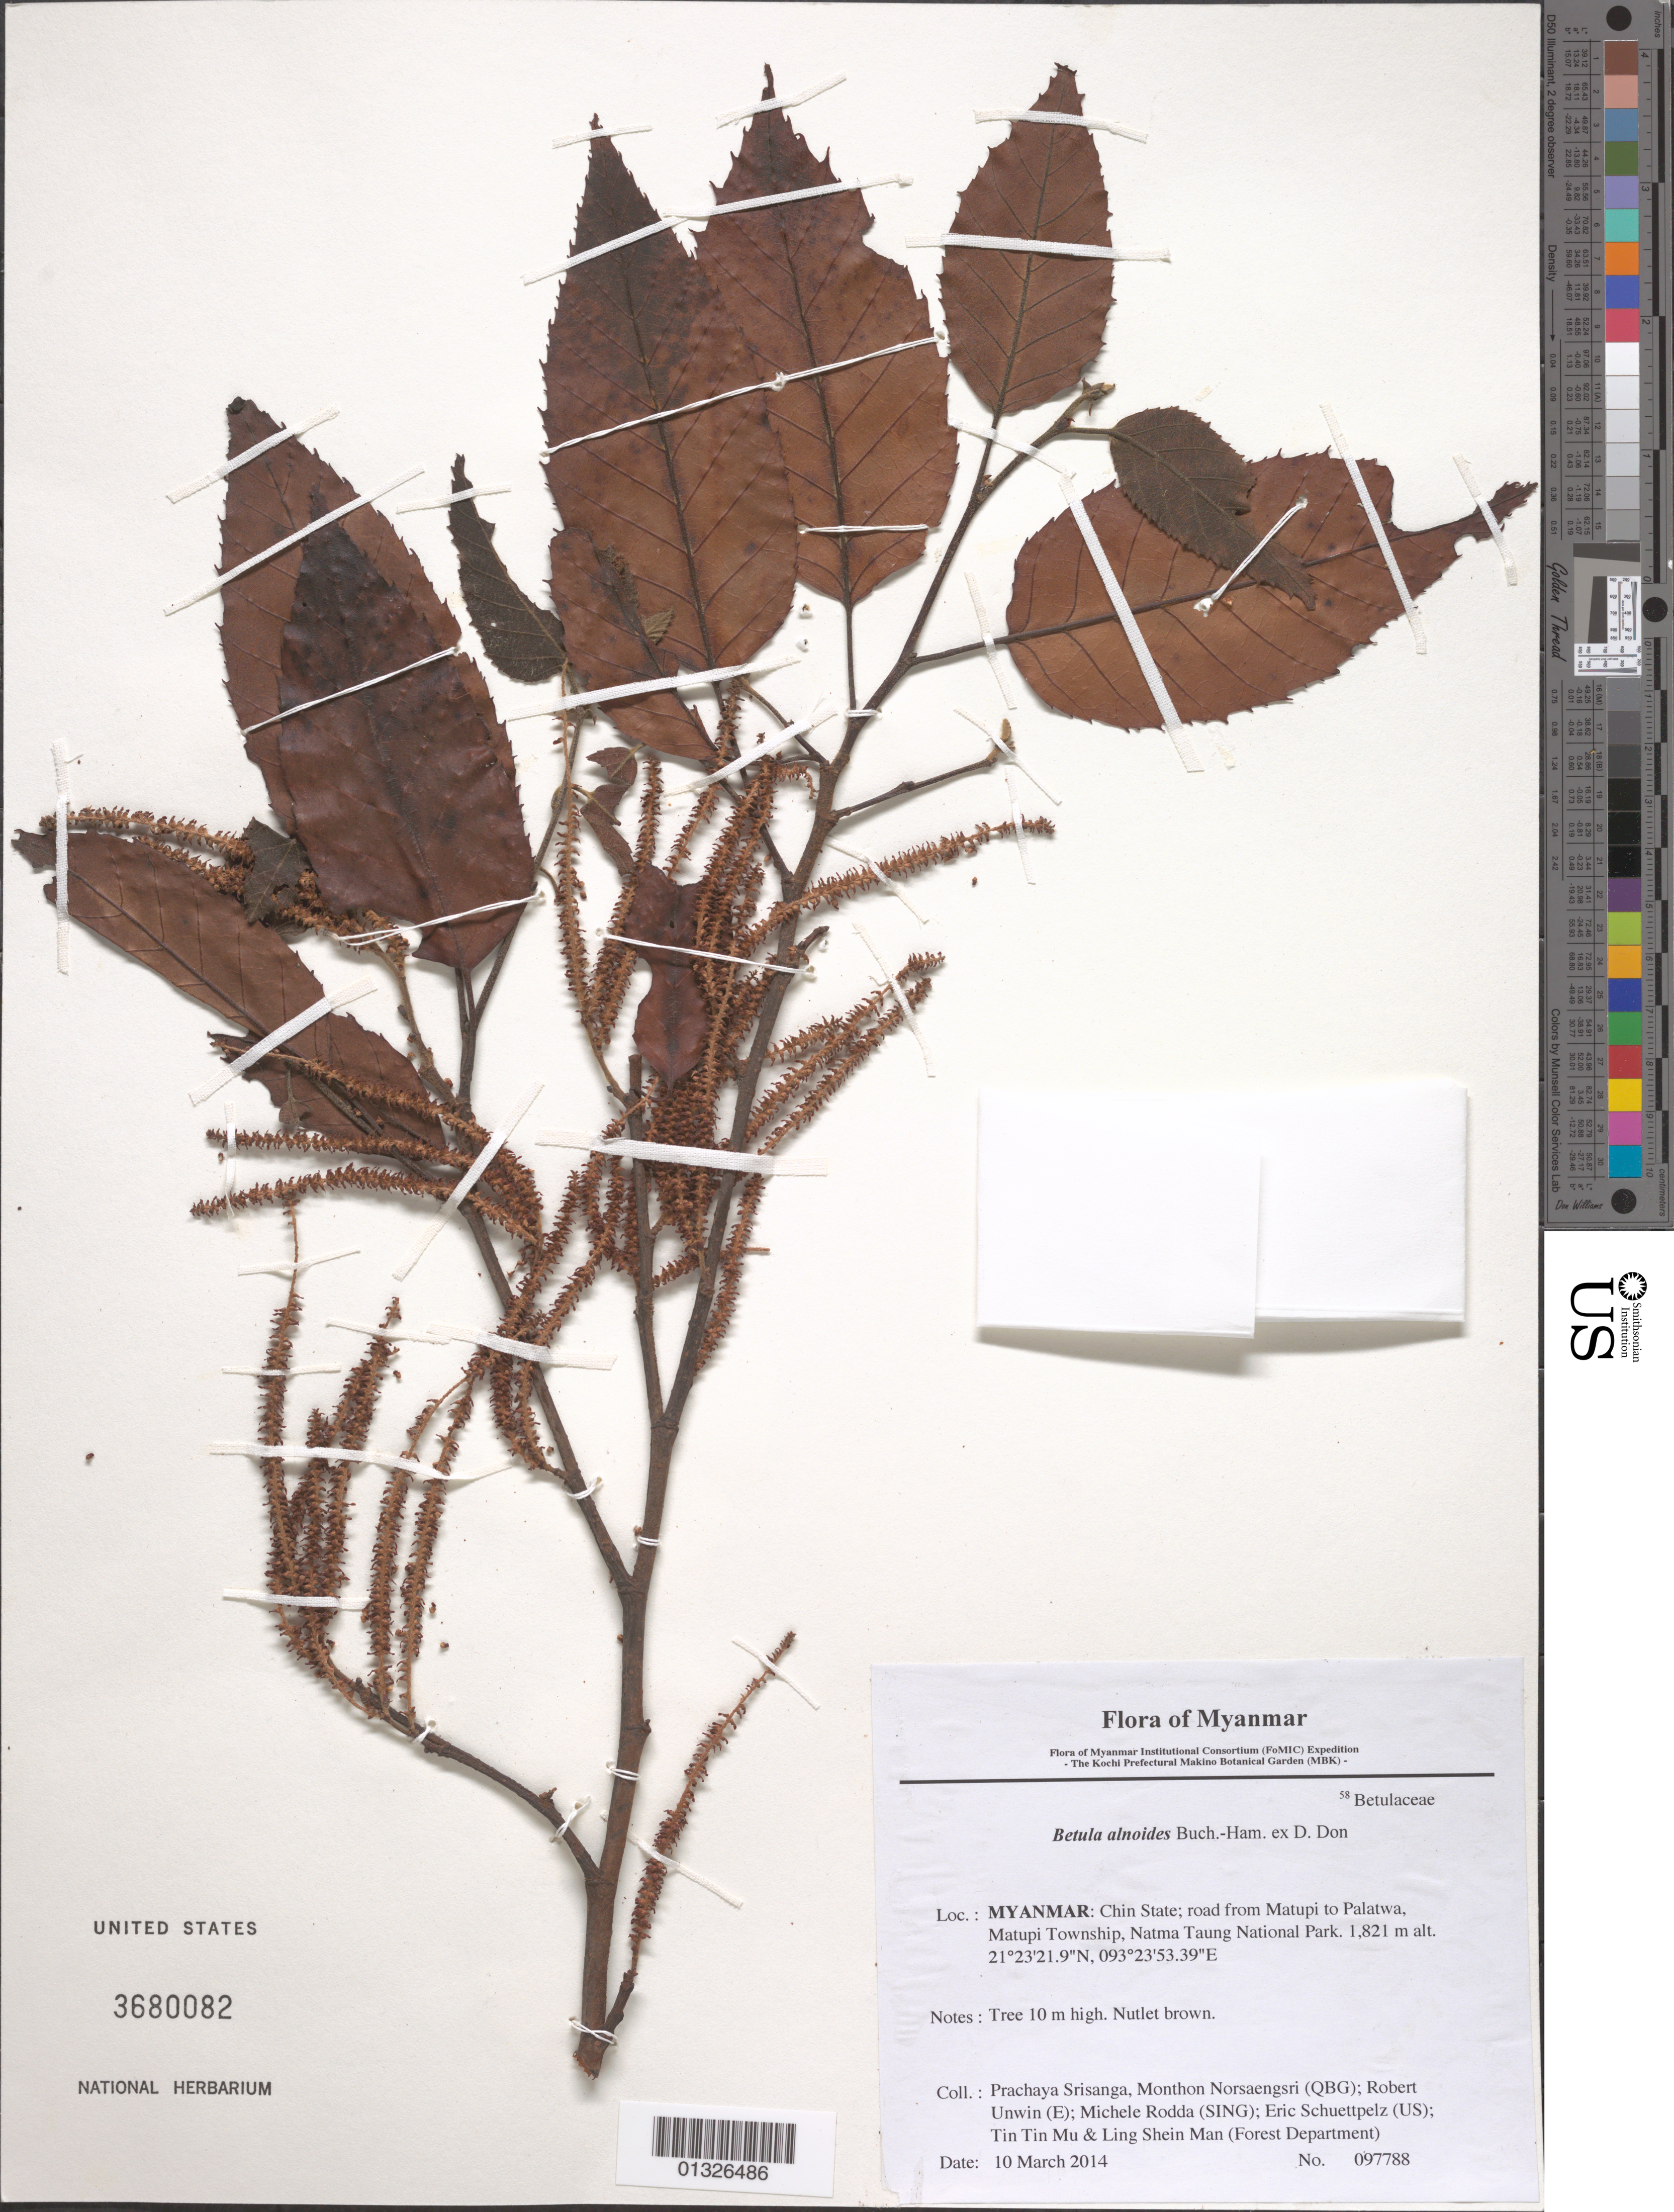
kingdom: Plantae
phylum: Tracheophyta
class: Magnoliopsida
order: Fagales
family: Betulaceae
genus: Betula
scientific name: Betula alnoides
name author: Buch.-Ham. ex D. Don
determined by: Fujikawa, Kazumi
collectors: P. Srisanga, M. Norsaengsri, R. Unwin, M. Rodda, E. Schuettpelz, Tin Tin Mu & Ling Shein Man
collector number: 97788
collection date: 2014-03-10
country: Myanmar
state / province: Chin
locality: Road from Matupi to Palatwa, Matupi Township, Natma Taung National Park.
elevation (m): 1821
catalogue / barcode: US 3680082